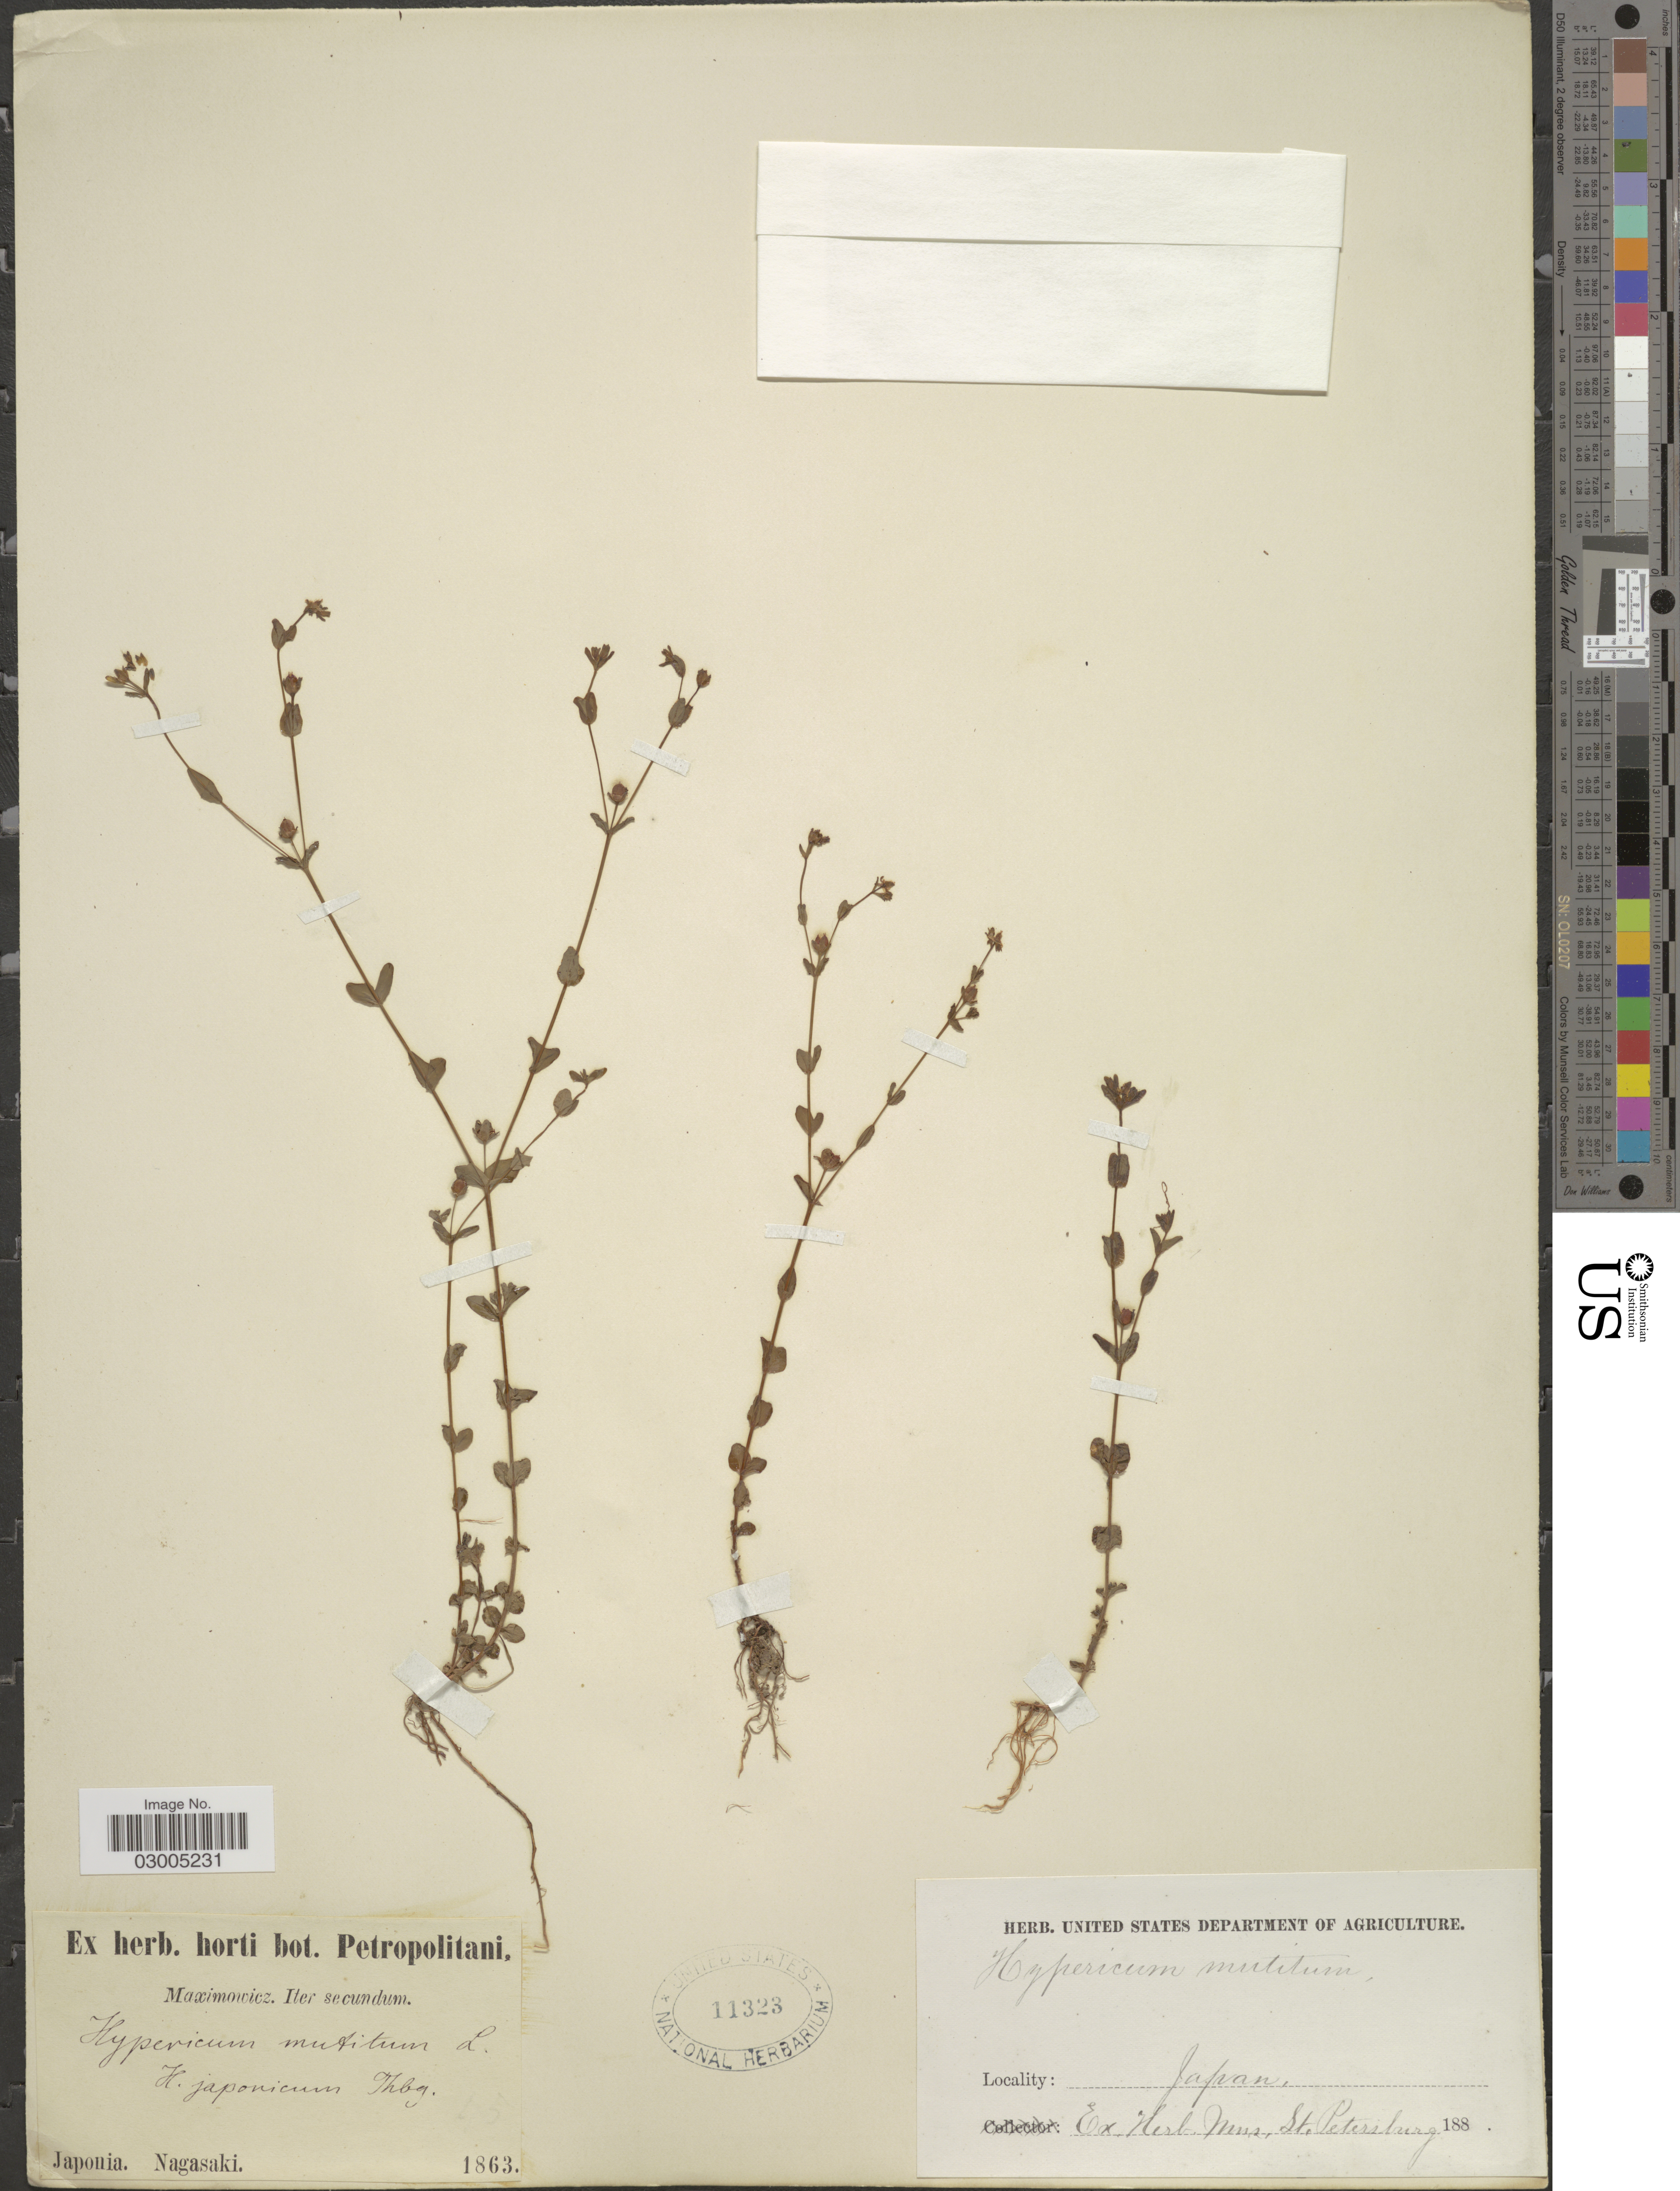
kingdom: Plantae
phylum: Tracheophyta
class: Magnoliopsida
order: Malpighiales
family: Hypericaceae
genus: Hypericum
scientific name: Hypericum japonicum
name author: Thunb.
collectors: -. Maximowicz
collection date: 1863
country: Japan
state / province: Nagasaki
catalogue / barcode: US 11323